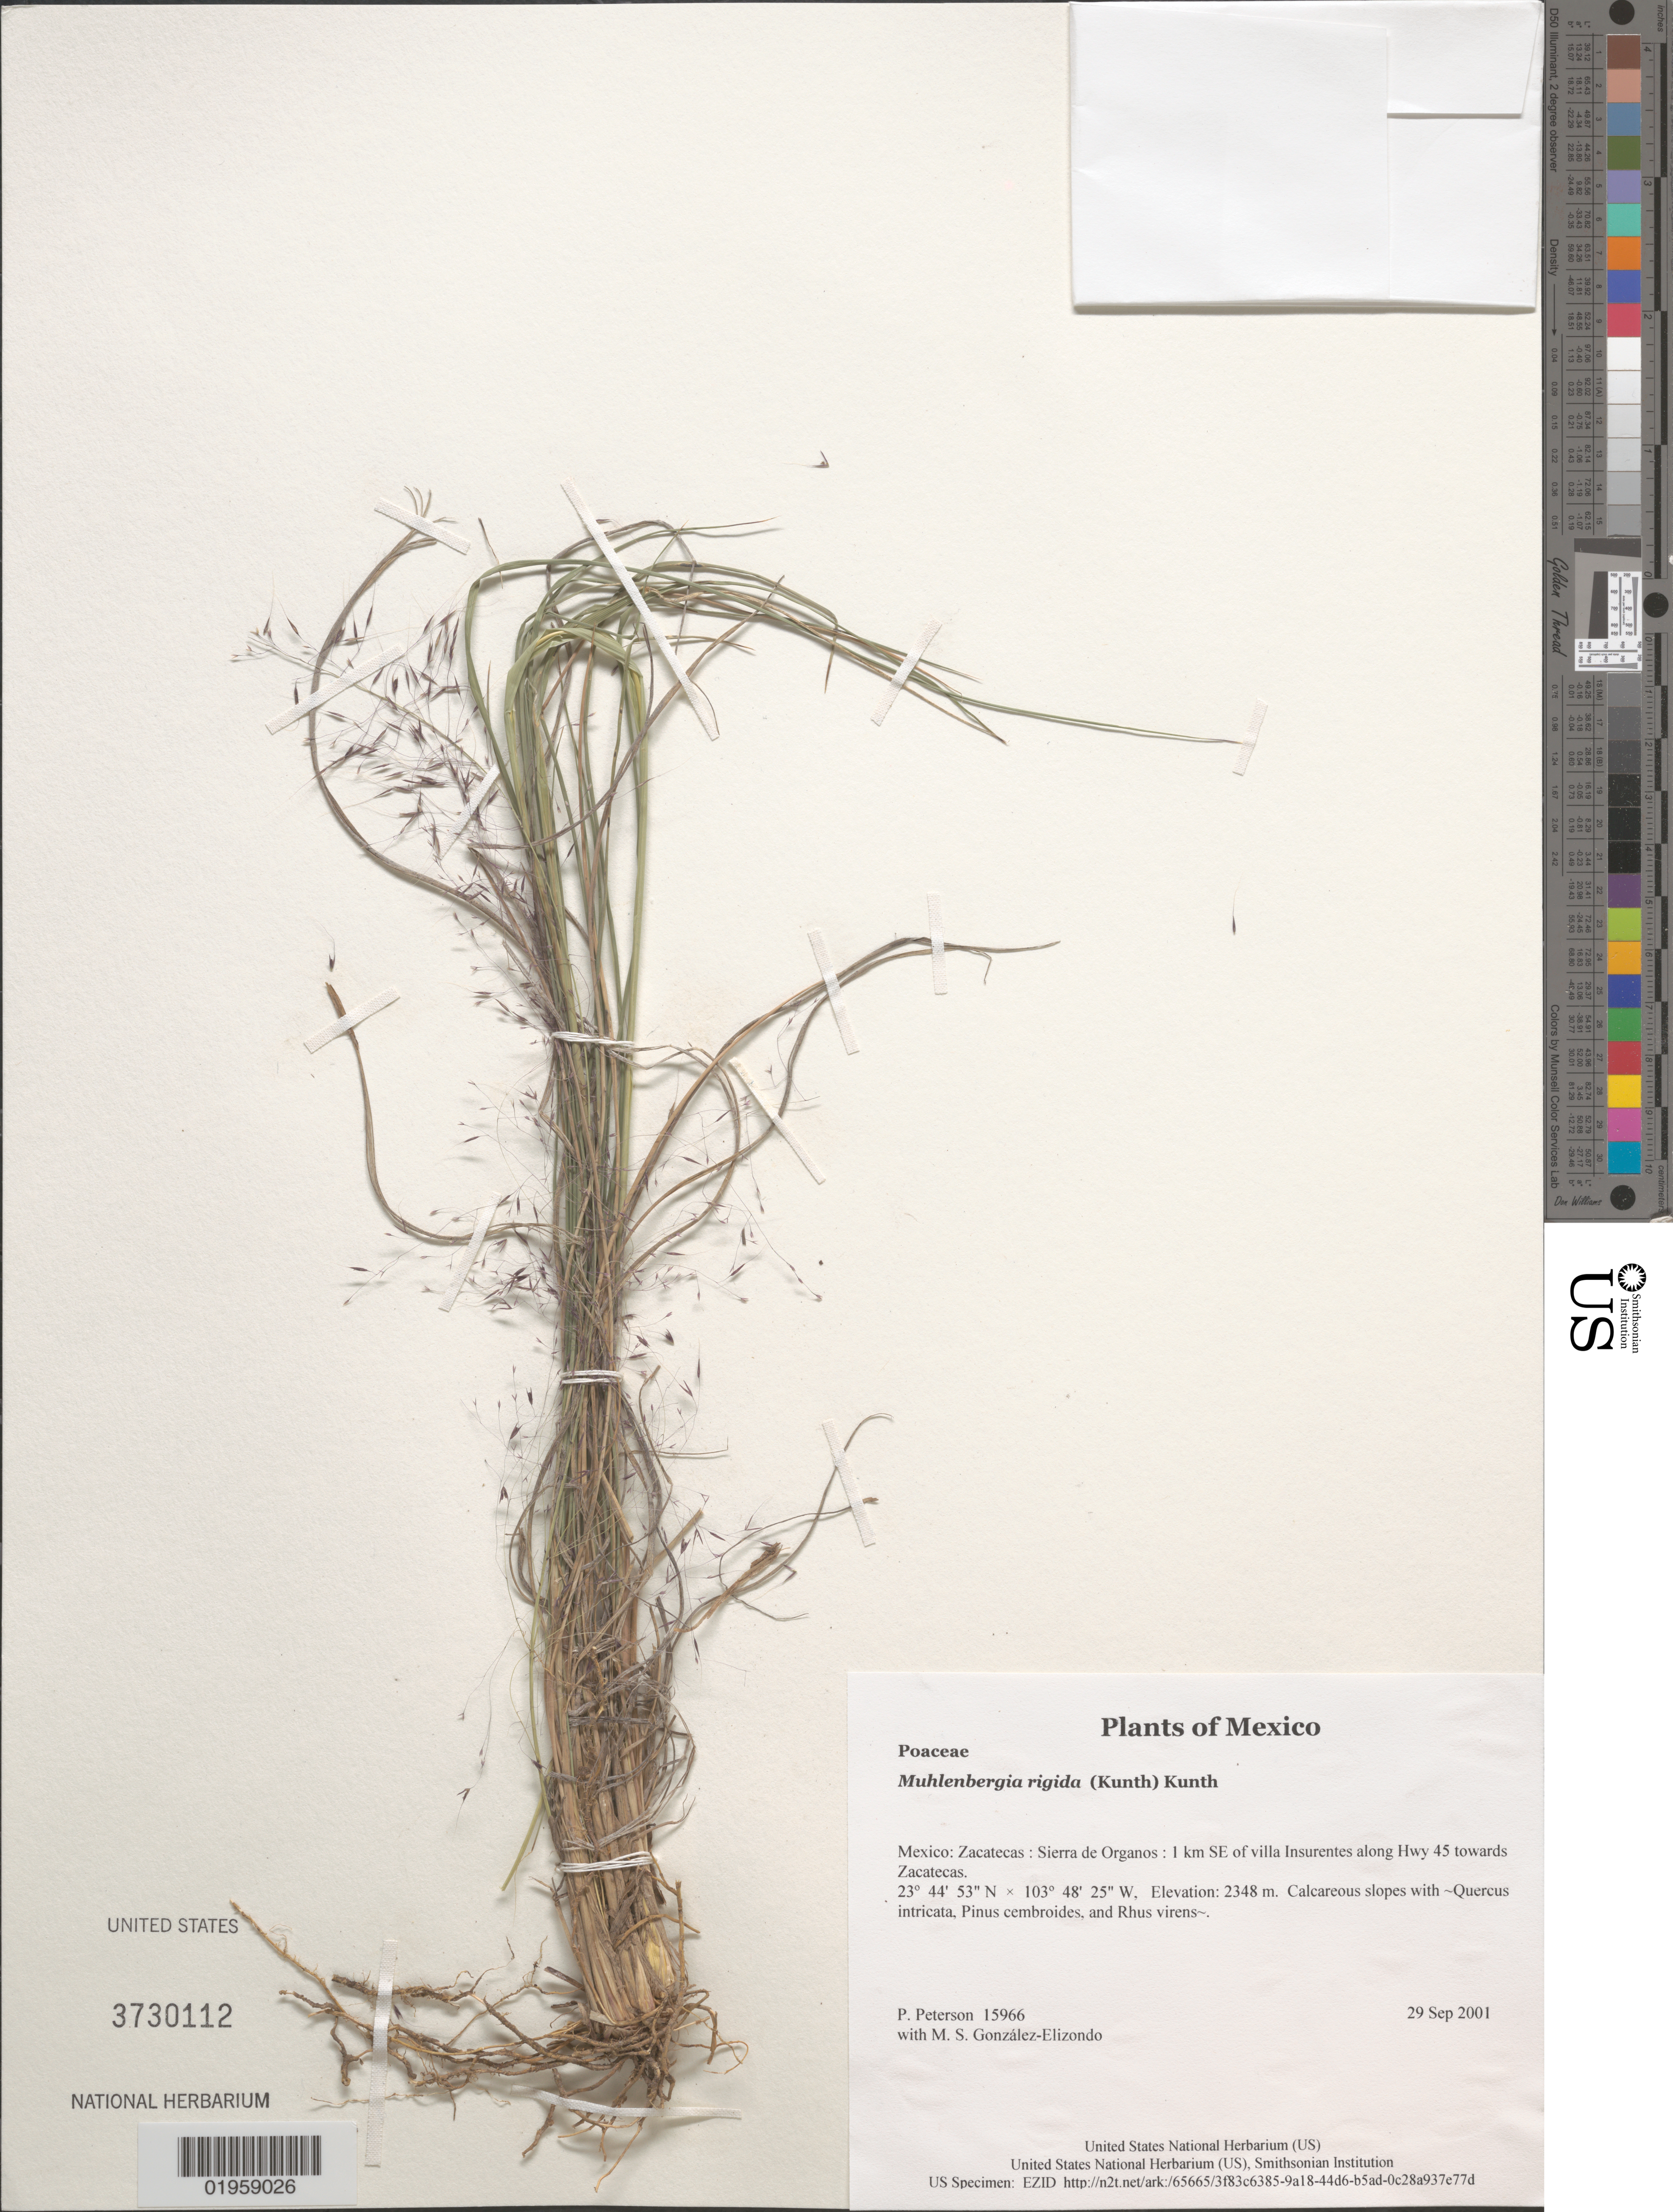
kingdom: Plantae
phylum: Tracheophyta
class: Liliopsida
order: Poales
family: Poaceae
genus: Muhlenbergia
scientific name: Muhlenbergia rigida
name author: (Kunth) Kunth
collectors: P. M. Peterson & M. S. González-Elizondo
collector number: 15966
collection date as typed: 29 Sep 2001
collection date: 2001-09-29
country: Mexico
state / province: Zacatecas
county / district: Sierra de Organos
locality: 1 km SE of villa Insurentes along Hwy 45 towards Zacatecas.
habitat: Calcareous slopes with ~Quercus intricata, Pinus cembroides, and Rhus virens~.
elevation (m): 2348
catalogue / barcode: US 3730112